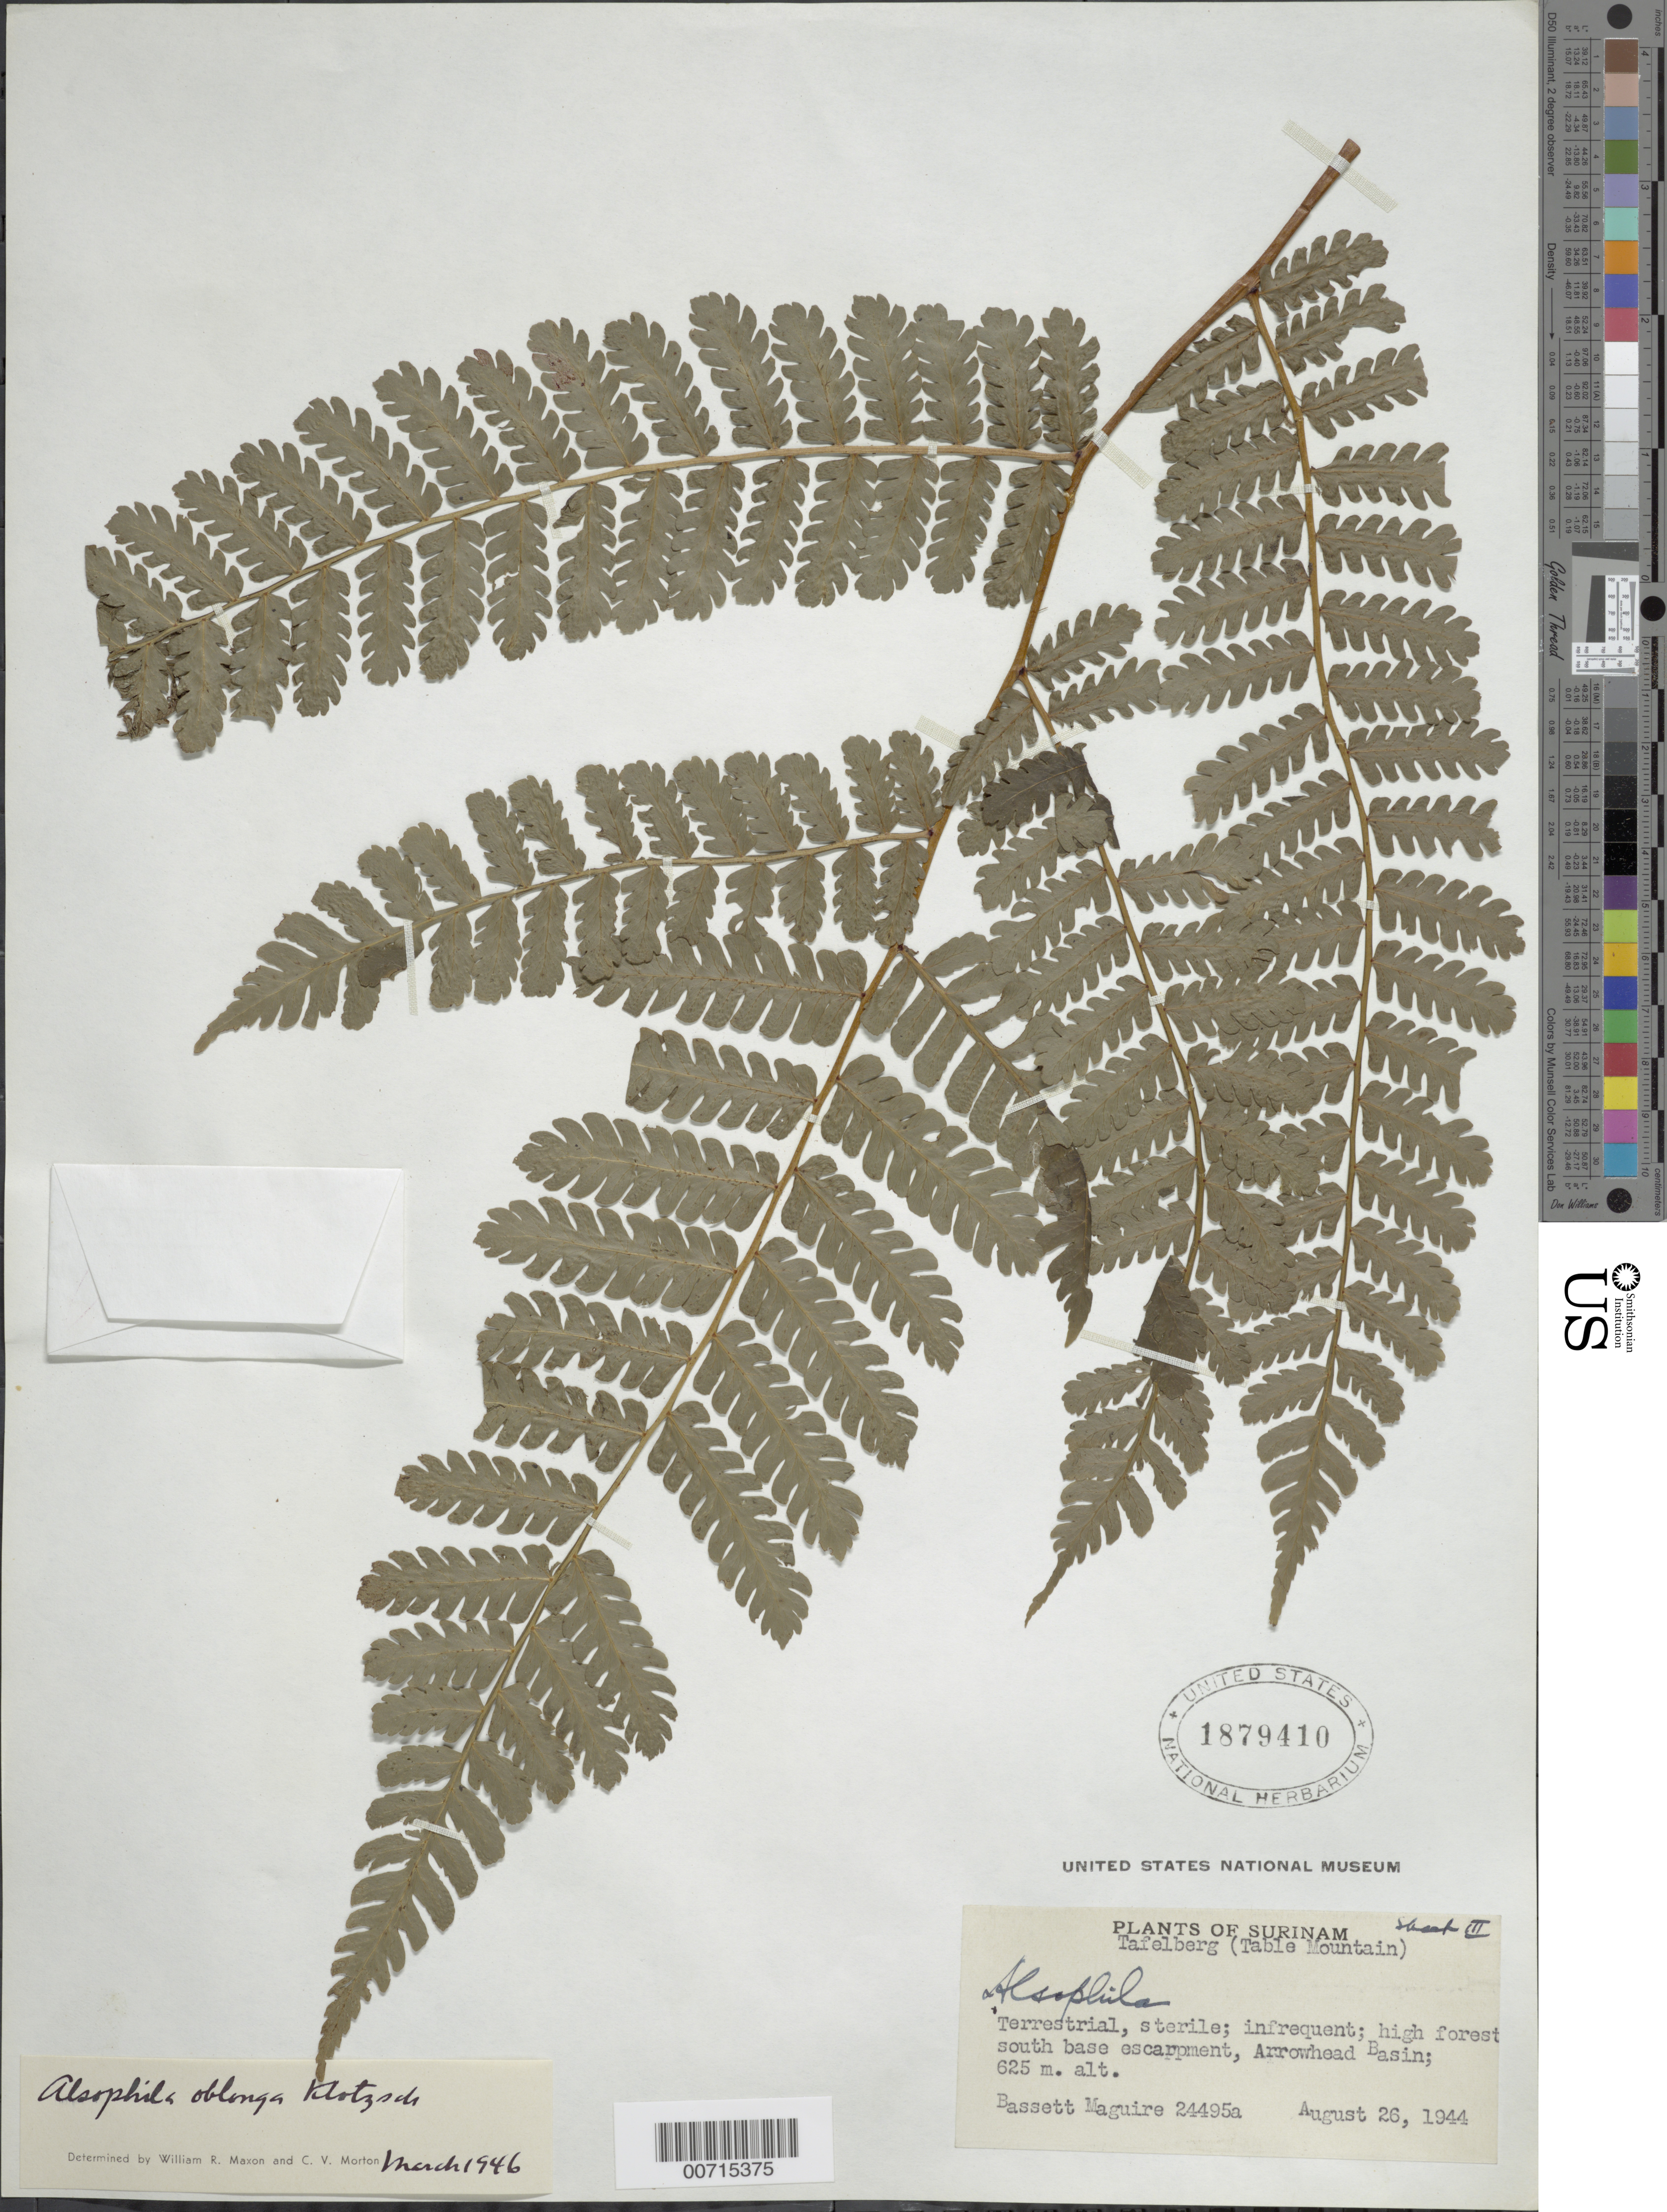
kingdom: Plantae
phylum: Tracheophyta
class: Polypodiopsida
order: Cyatheales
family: Cyatheaceae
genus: Cyathea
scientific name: Cyathea pungens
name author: (Willd.) Domin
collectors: B. Maguire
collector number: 24495a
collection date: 1944-08-26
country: Suriname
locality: Surinam, Tafelberg (Table Mountain) south base escarpment, Arrowhead Basin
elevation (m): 625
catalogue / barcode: US 1879410